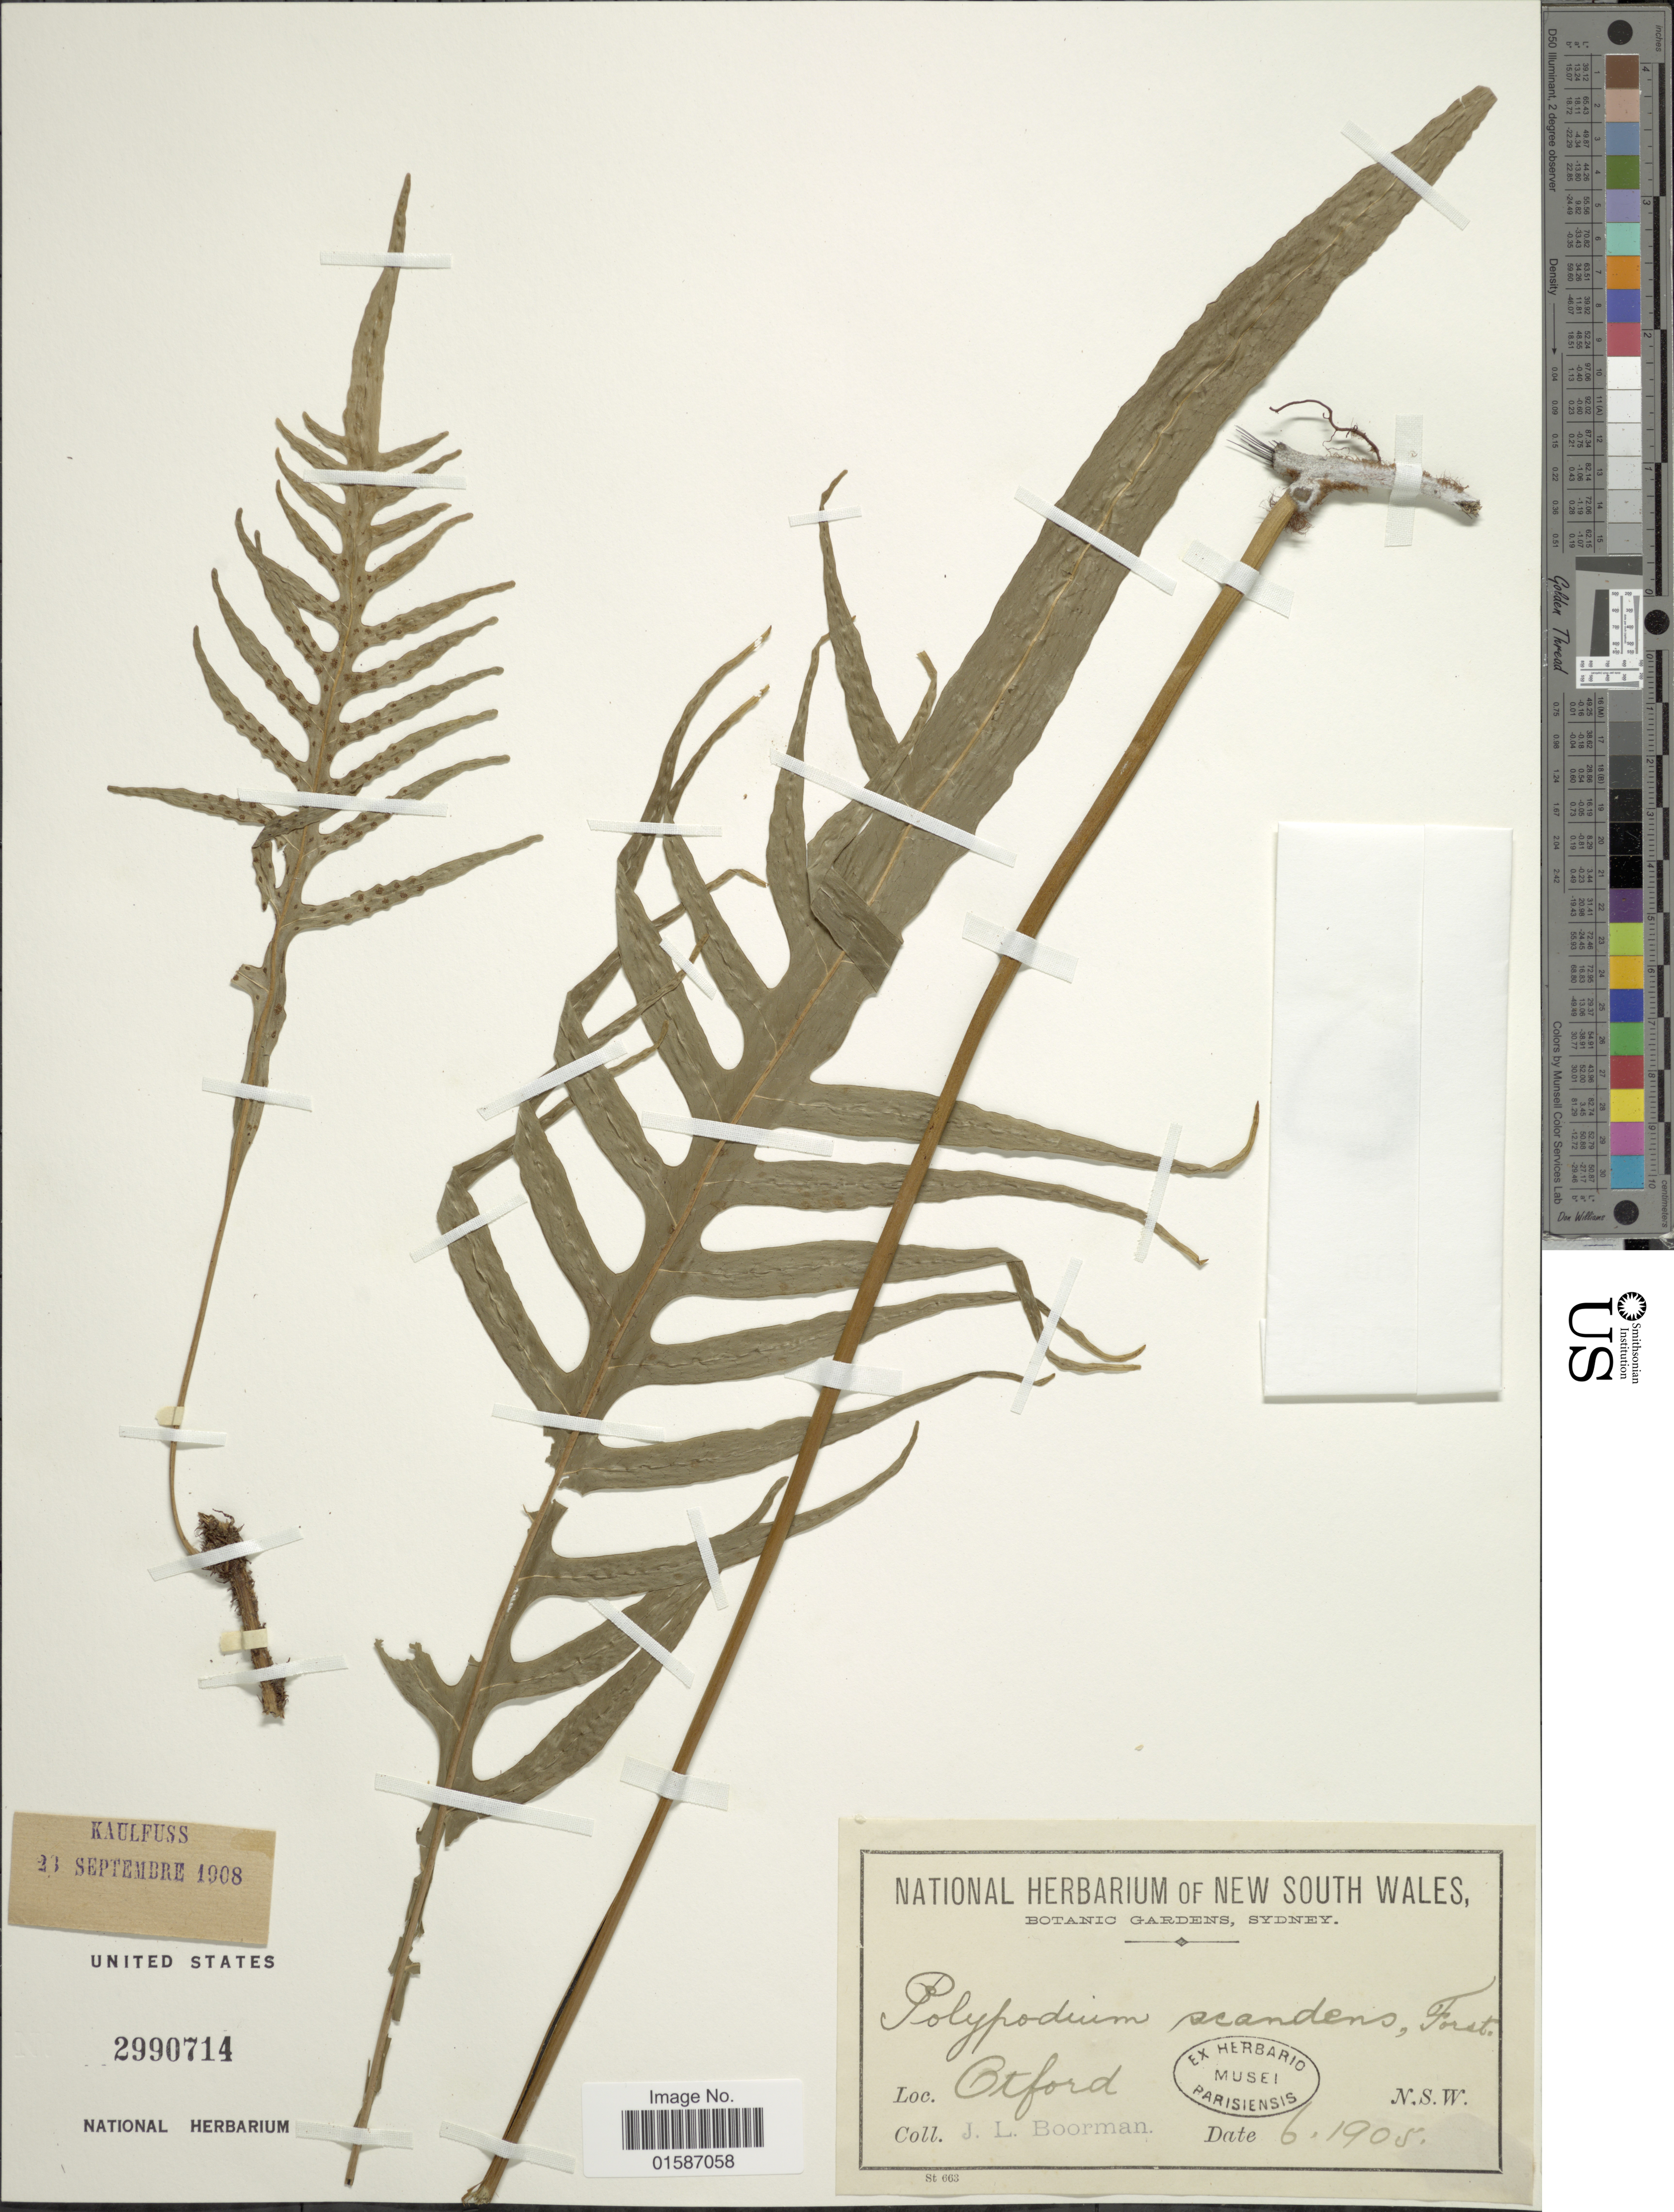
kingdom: Plantae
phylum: Tracheophyta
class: Polypodiopsida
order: Polypodiales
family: Polypodiaceae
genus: Microsorum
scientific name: Microsorum scandens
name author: Tindale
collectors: J. Boorman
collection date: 1905-06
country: Australia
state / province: New South Wales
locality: Otford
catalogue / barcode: US 2990714